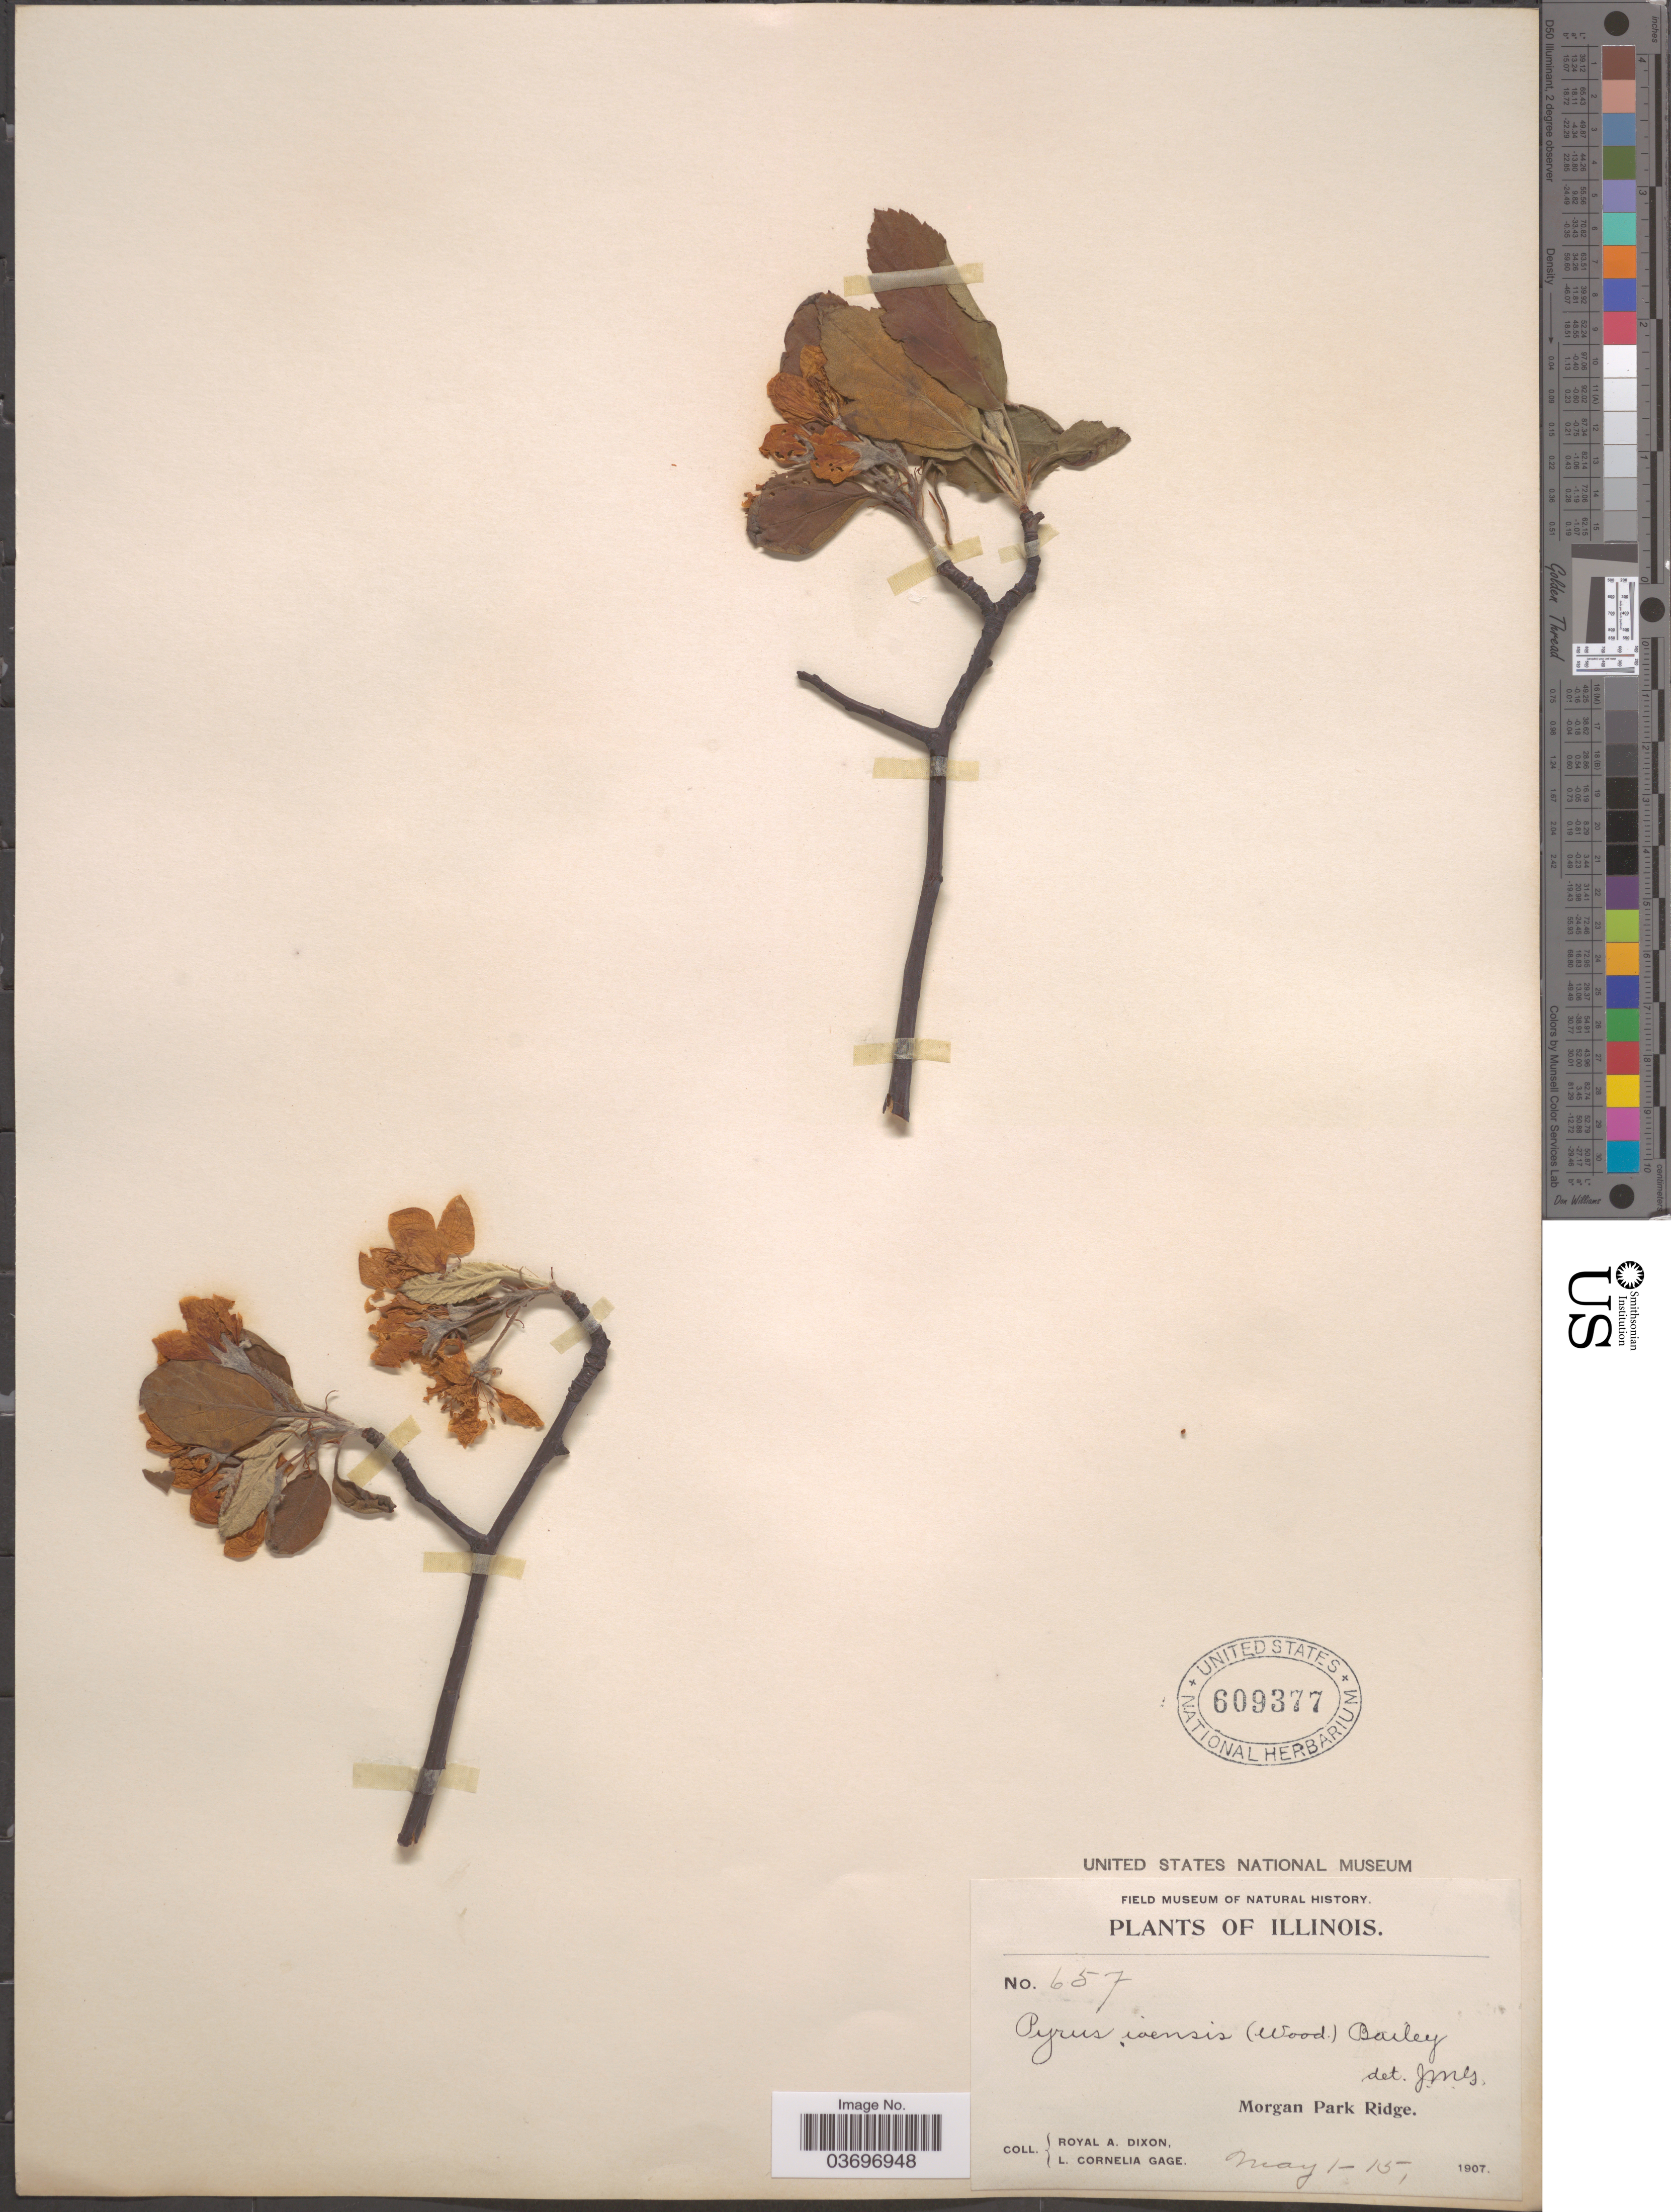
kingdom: Plantae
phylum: Tracheophyta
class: Magnoliopsida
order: Rosales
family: Rosaceae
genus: Malus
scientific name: Malus ioensis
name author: (Alph. Wood) Britton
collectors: R. A. Dixon & L. Gage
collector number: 657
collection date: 1907-05-01/1907-05-15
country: United States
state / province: Illinois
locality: Morgan Park Ridge.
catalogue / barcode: US 609377